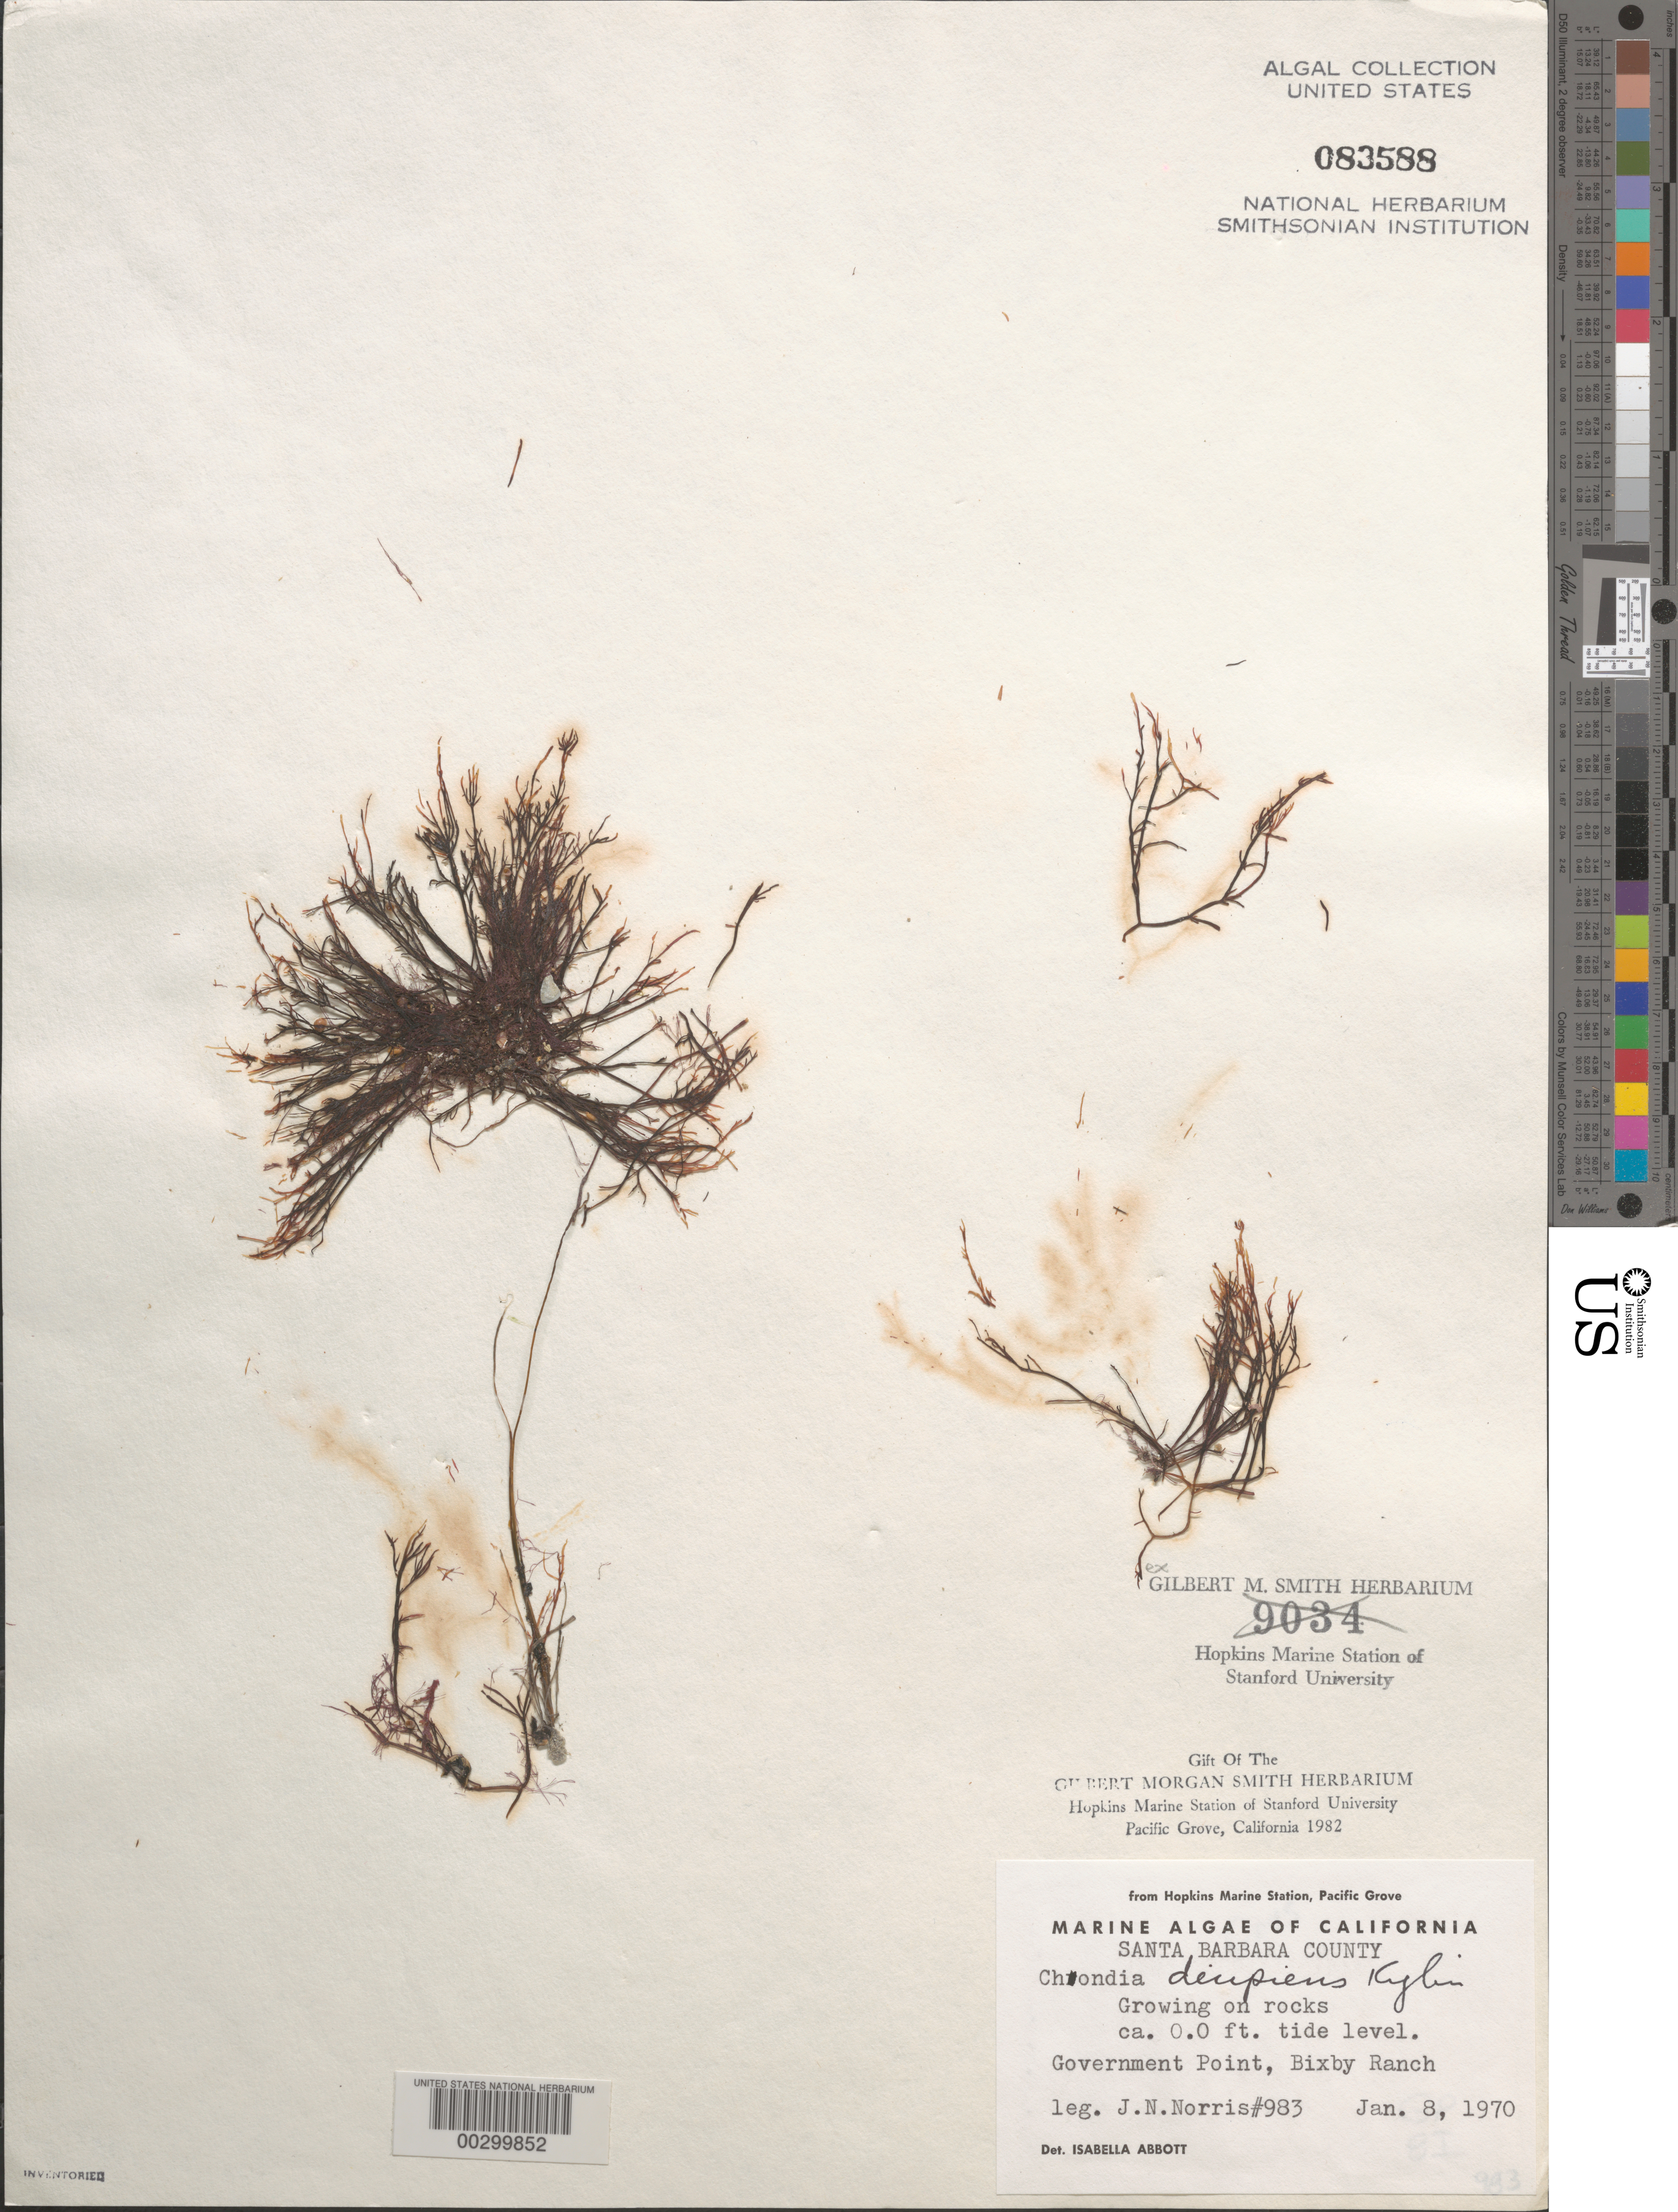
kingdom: Plantae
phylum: Rhodophyta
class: Florideophyceae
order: Ceramiales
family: Rhodomelaceae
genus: Chondria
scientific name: Chondria decipiens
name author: Kylin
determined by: Abbott, Isabella A.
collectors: J. N. Norris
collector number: JN-983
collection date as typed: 08 Jan 1970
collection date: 1970-01-08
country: United States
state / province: California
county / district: Santa Barbara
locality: Government Point, Bixby Ranch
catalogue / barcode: US 83588